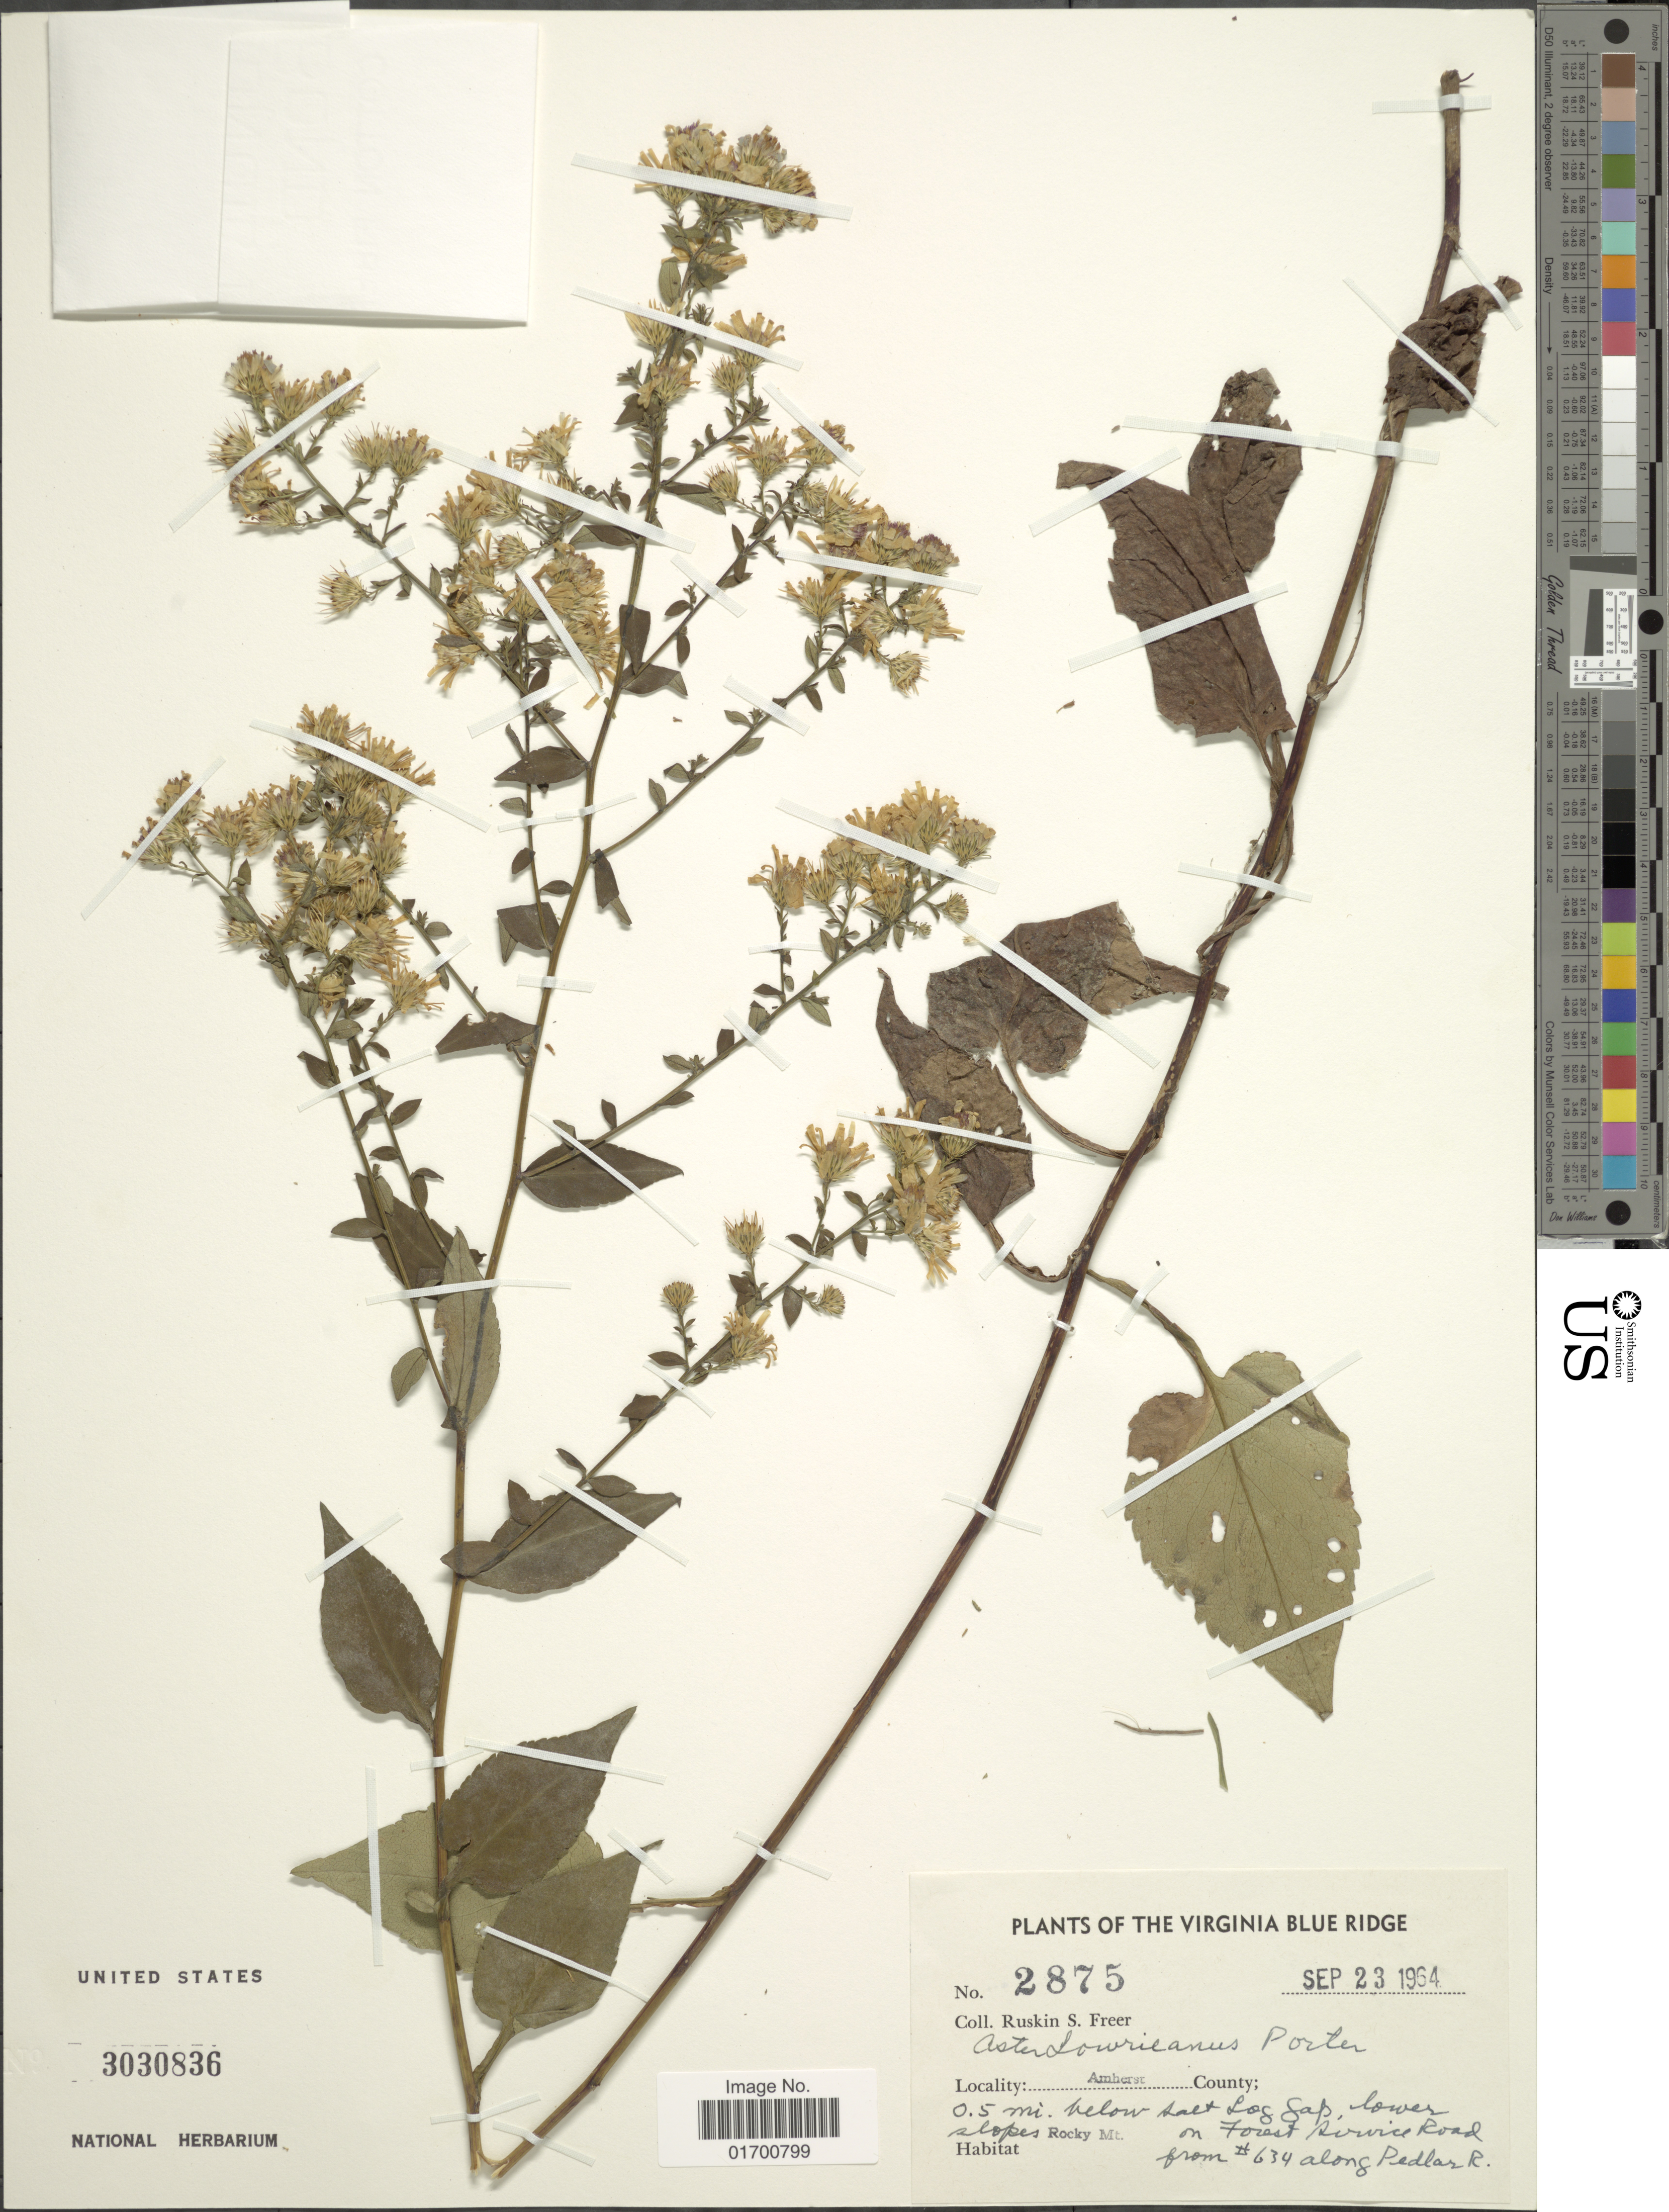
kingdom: Plantae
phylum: Tracheophyta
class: Magnoliopsida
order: Asterales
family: Asteraceae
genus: Symphyotrichum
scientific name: Symphyotrichum lowrieanum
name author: (Porter) G.L. Nesom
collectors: R. Freer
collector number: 2875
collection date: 1964-09-23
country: United States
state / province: Virginia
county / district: Amherst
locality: The Virginia Blue Ridge, Amherst County, 0.5 mi. below Log Gap, lower slopes Rocky Mt., on Forest Service Road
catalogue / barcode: US 3030836